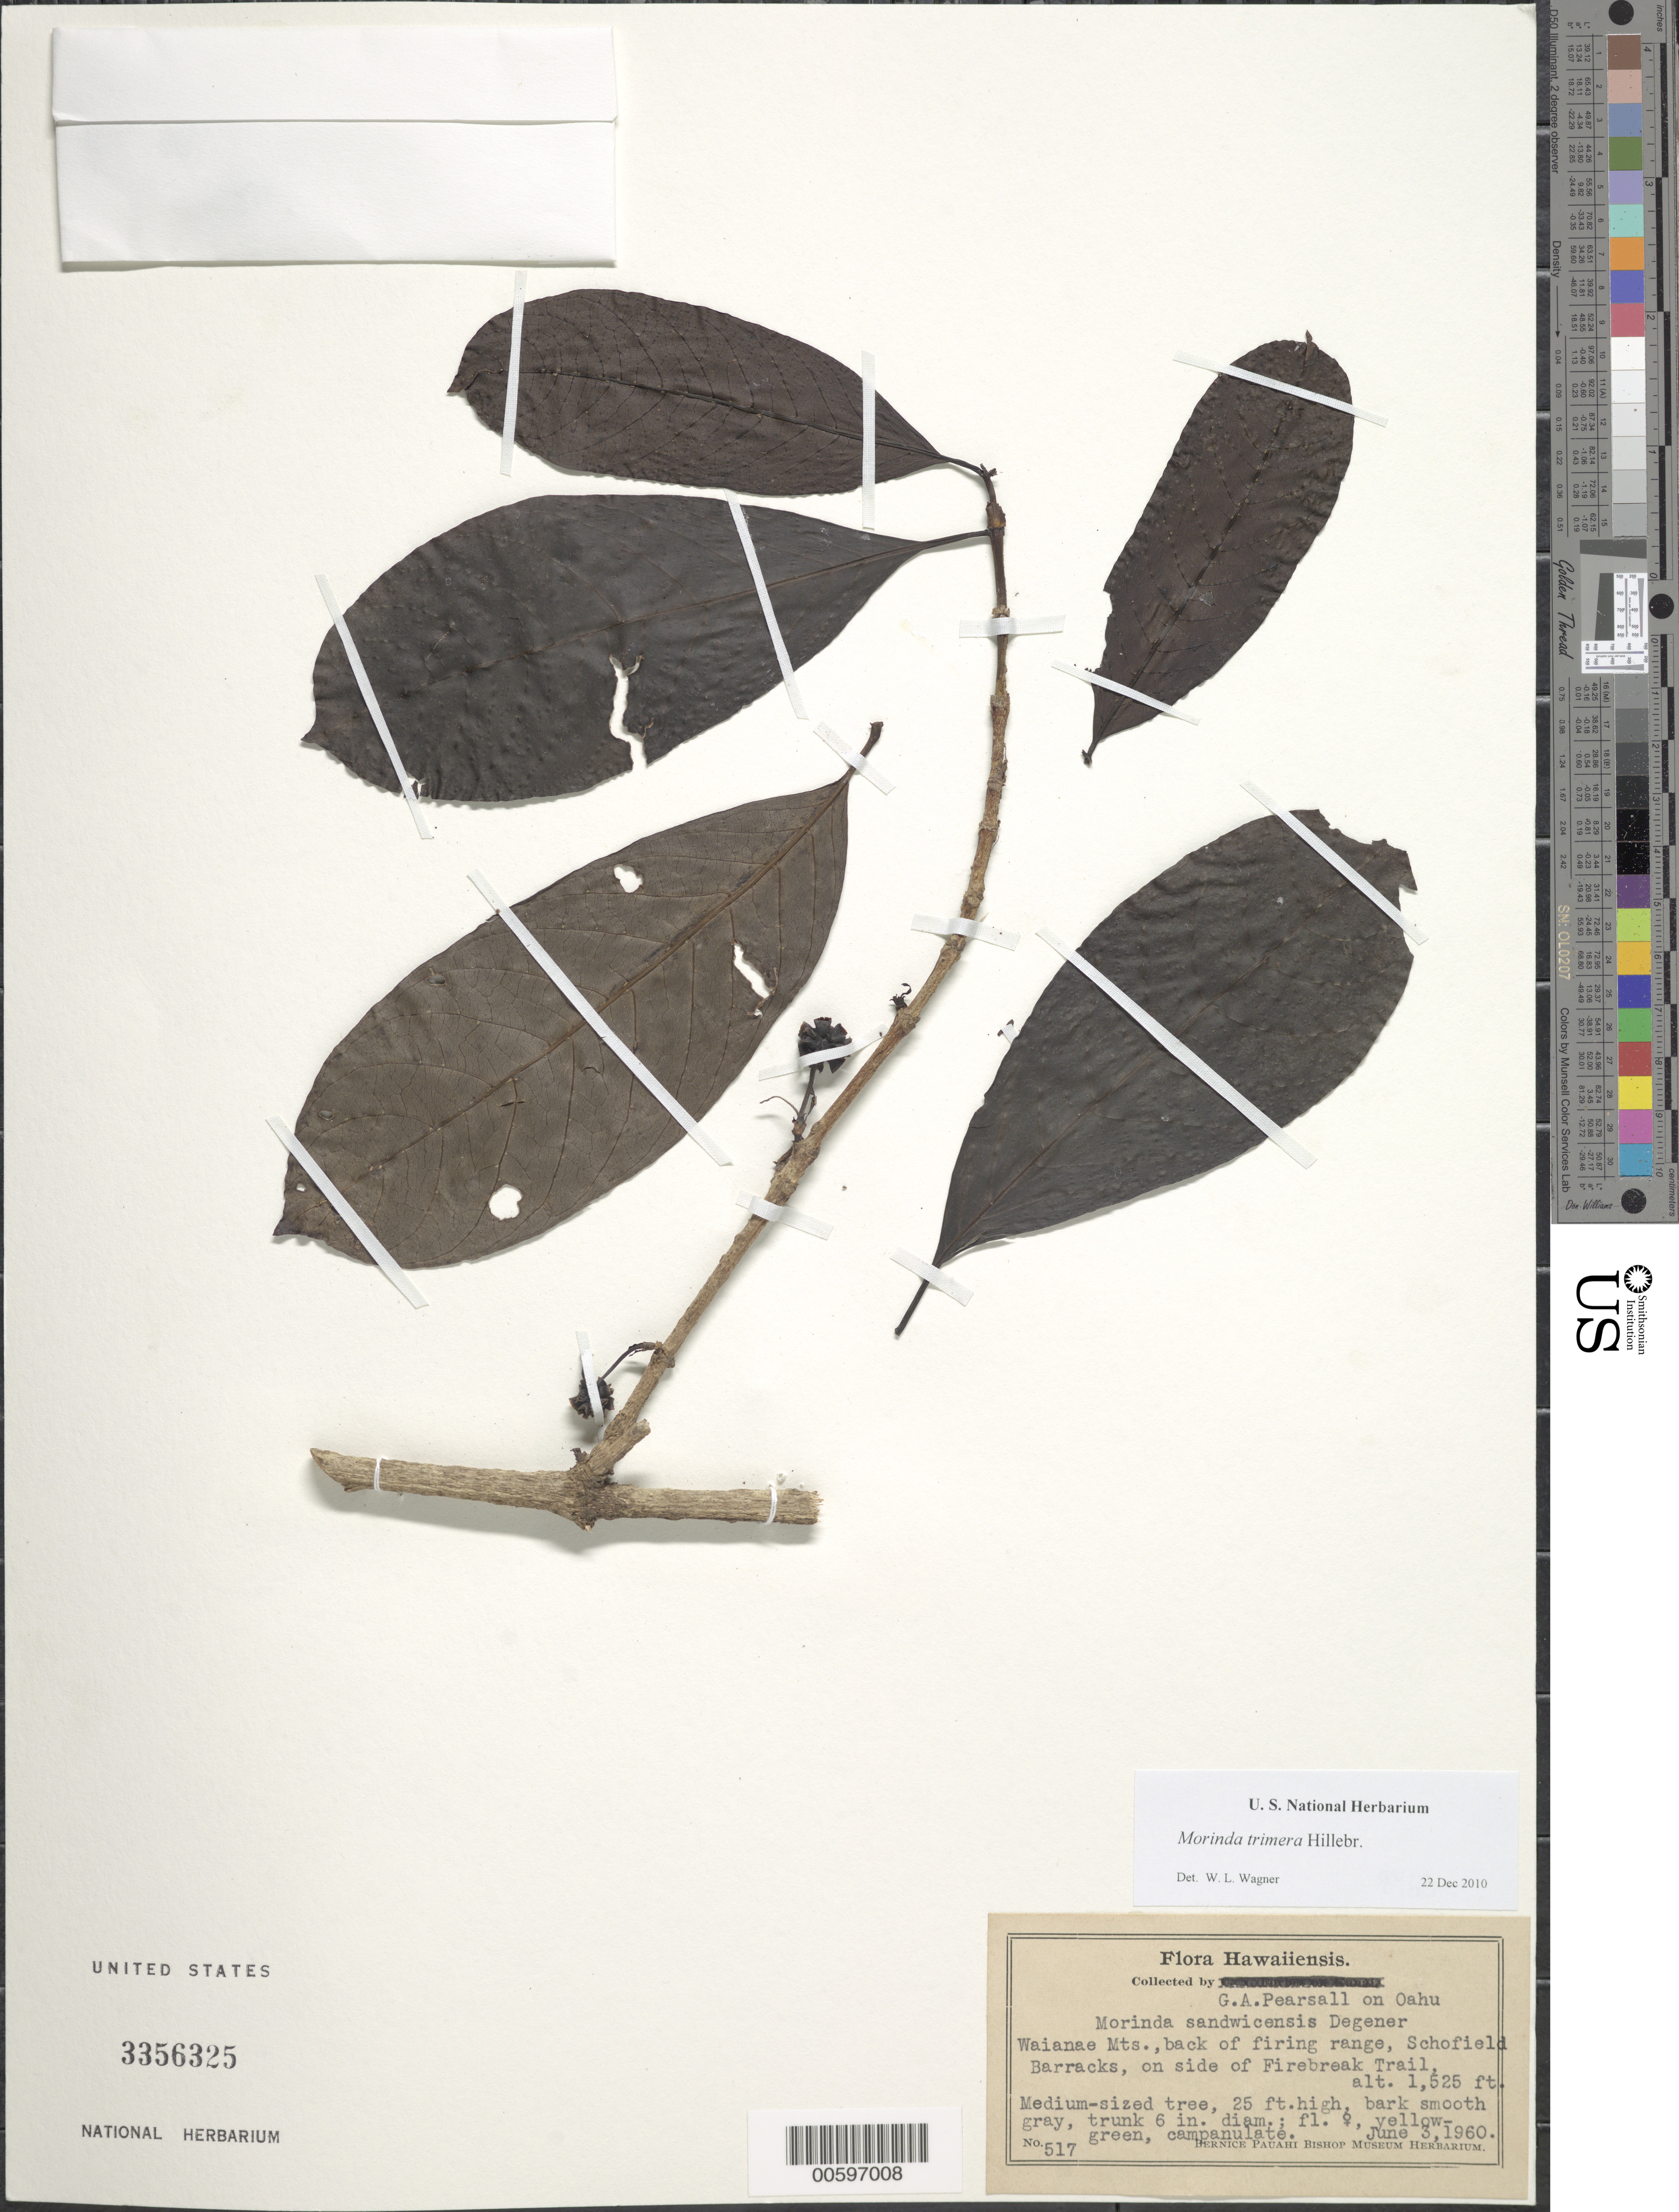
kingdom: Plantae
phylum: Tracheophyta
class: Magnoliopsida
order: Gentianales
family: Rubiaceae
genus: Gynochthodes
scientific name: Gynochthodes trimera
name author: (Hillebr.) Razafim. & B. Bremer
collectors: G. Pearsall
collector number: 517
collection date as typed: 3 Jun 1960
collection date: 1960-06-03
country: United States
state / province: Hawaii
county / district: Honolulu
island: Oahu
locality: Waianae Mts., back of firing range, Schofield Barracks, on side of Firebreak Trail.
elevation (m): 465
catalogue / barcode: US 3356325